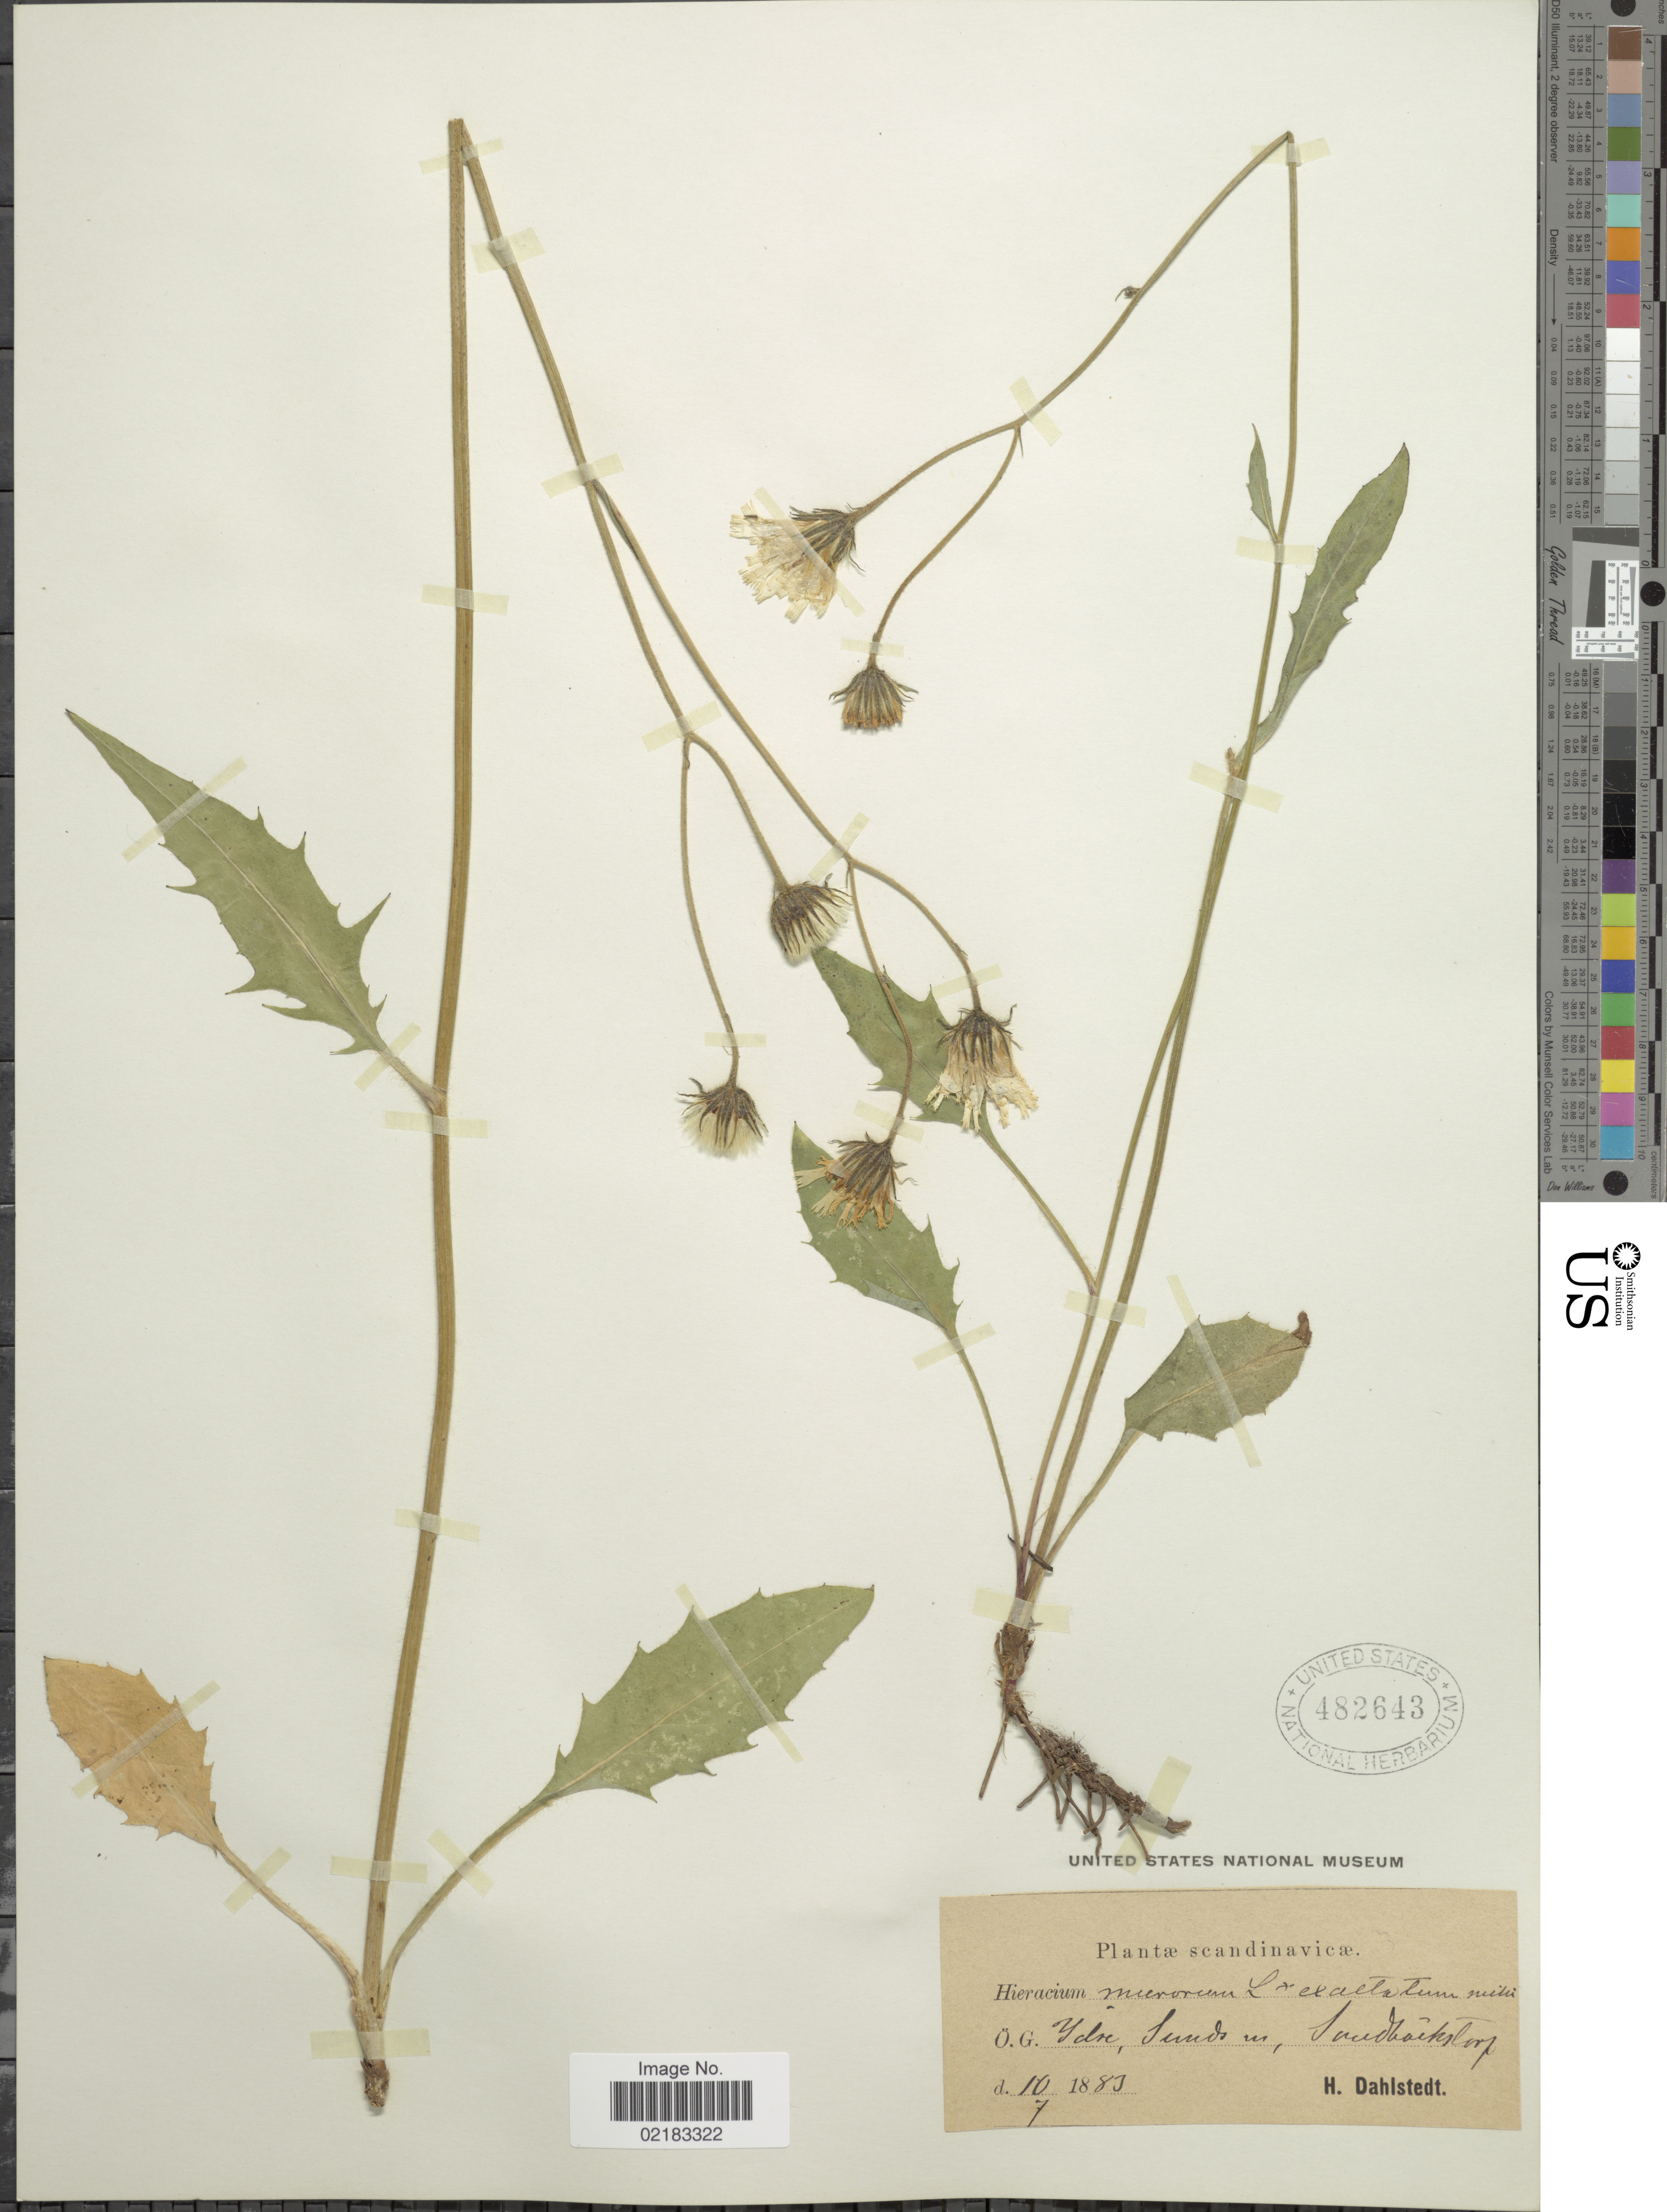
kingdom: Plantae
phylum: Tracheophyta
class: Magnoliopsida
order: Asterales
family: Asteraceae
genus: Hieracium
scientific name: Hieracium murorum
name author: L.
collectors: H. G. Dahlstedt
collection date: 1883-07-10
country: Sweden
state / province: Östergötland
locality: Scandinavicae: O.G. Ydre, Sunds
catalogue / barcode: US 482643